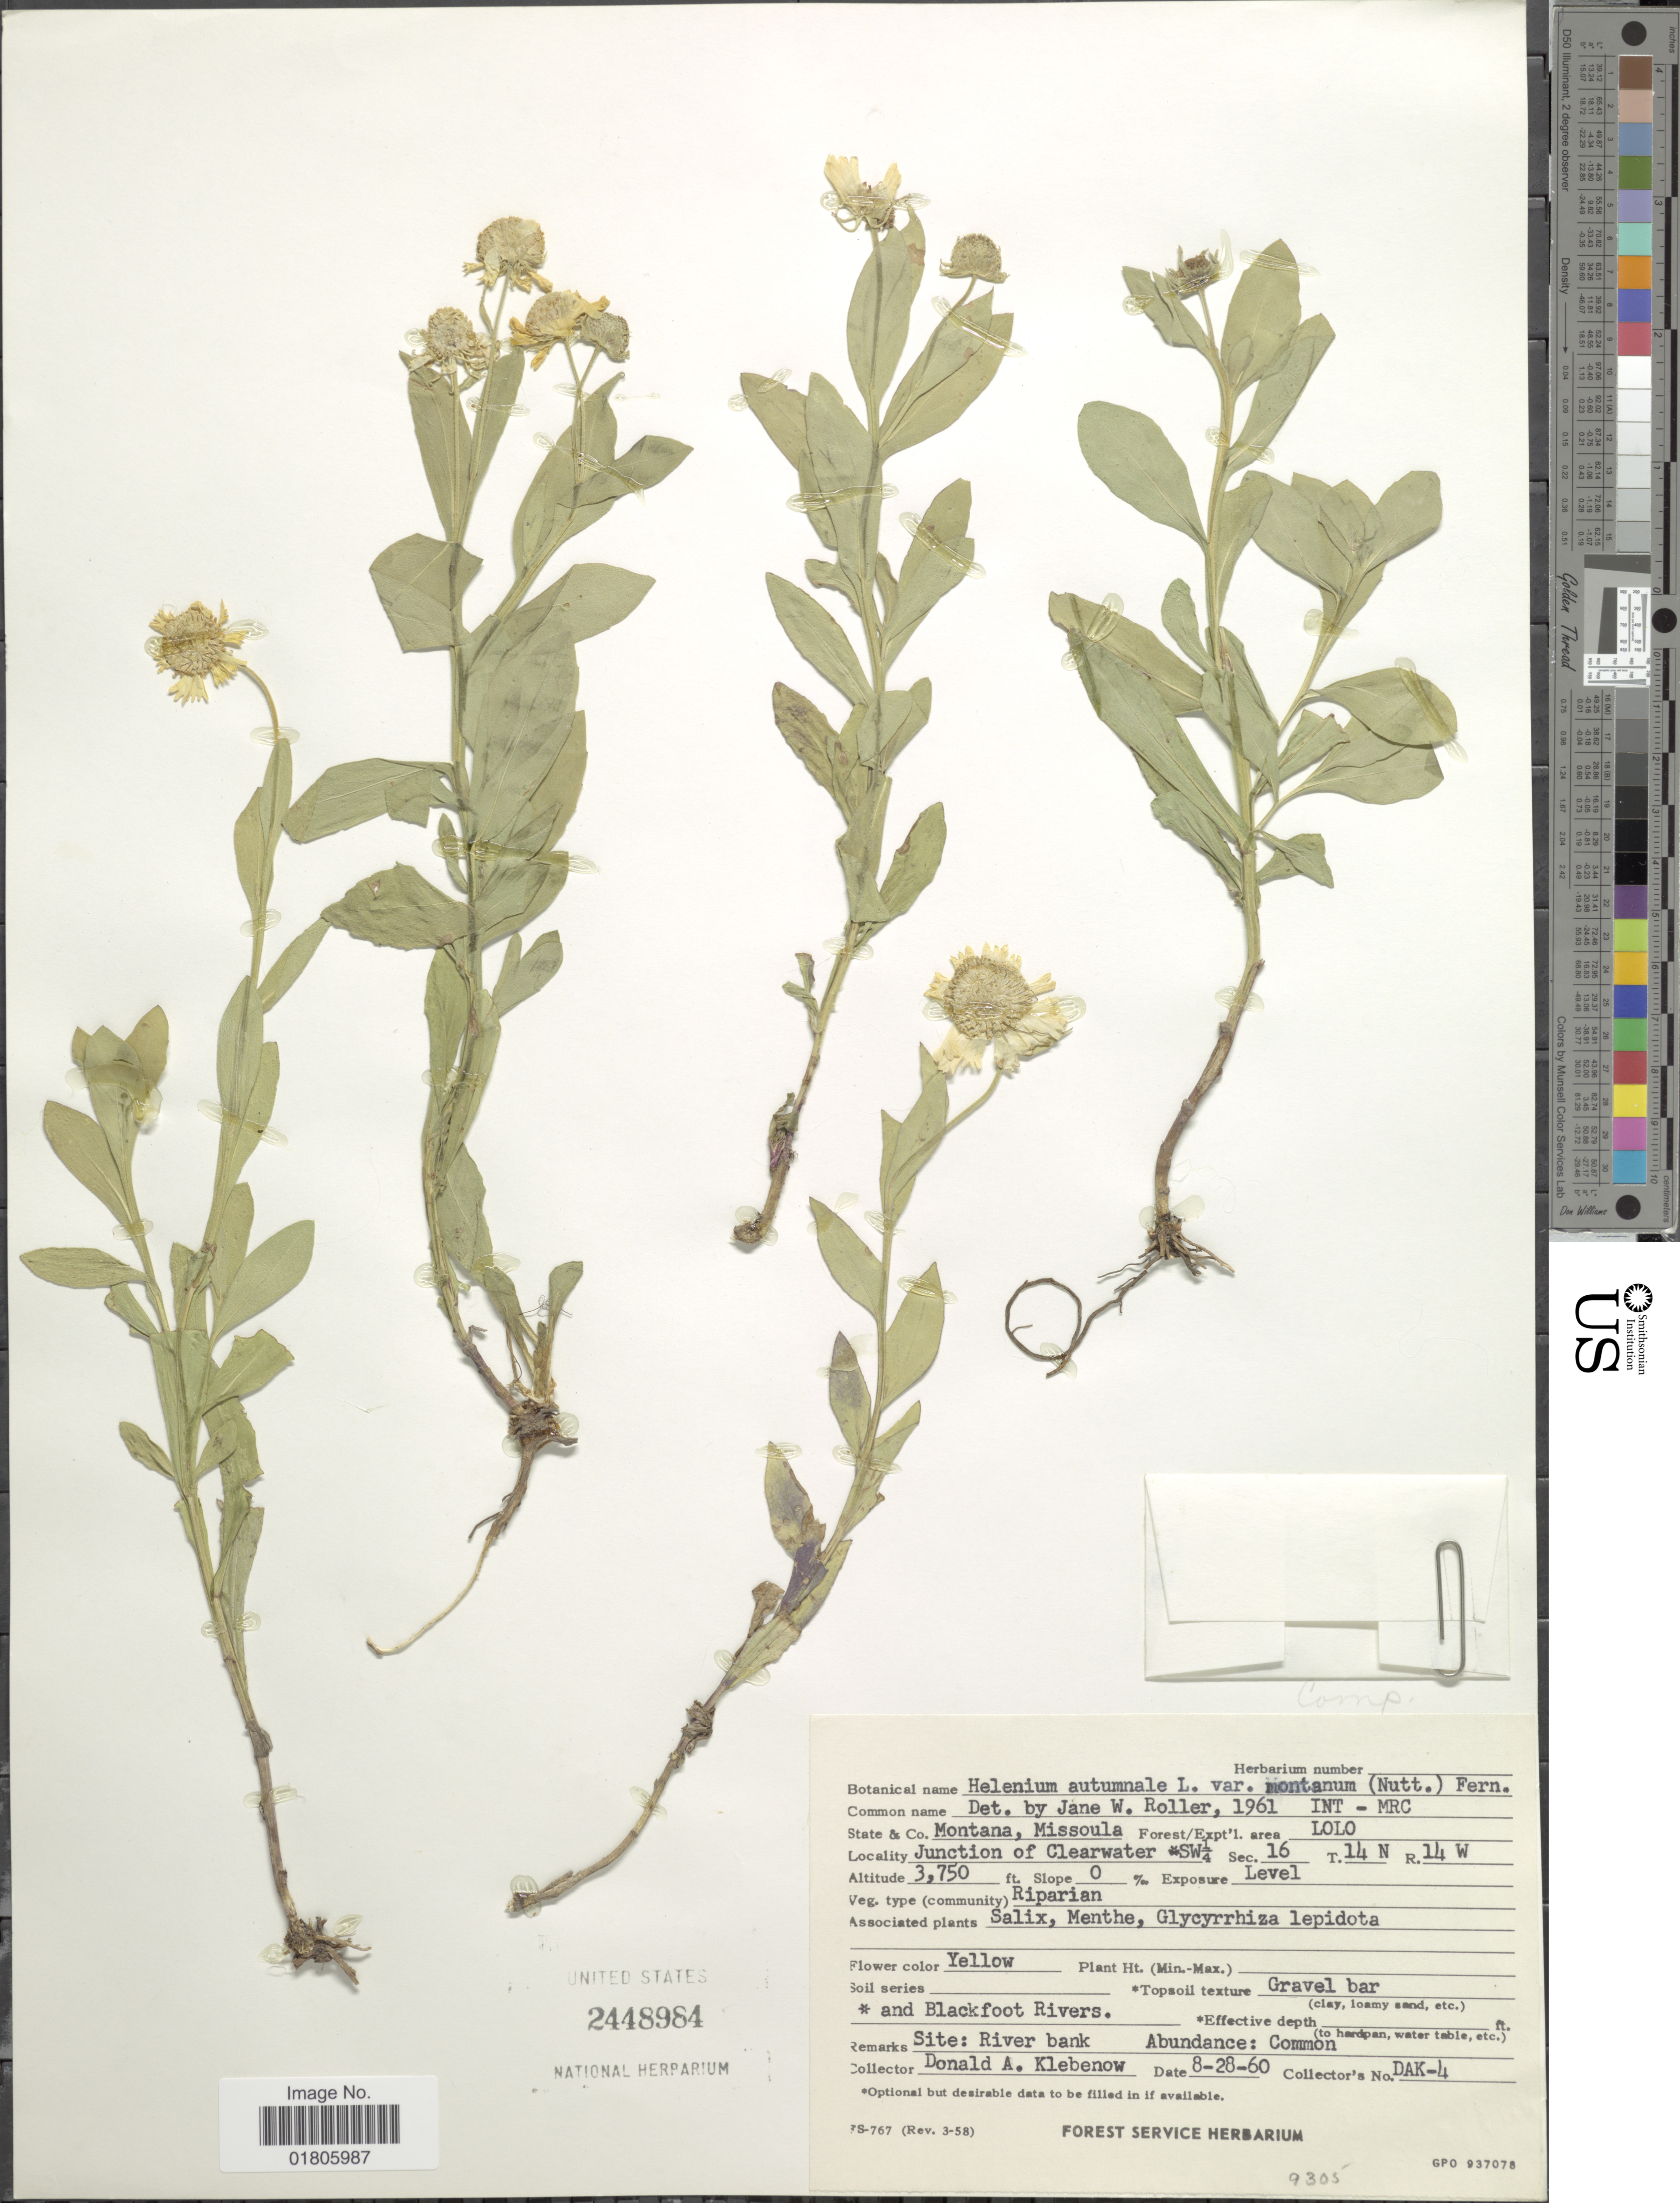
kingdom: Plantae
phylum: Tracheophyta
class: Magnoliopsida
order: Asterales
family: Asteraceae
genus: Helenium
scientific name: Helenium autumnale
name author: L.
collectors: D. Klebenow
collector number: DAK-4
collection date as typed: Transcribed d/m/y: 28/8/60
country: United States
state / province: Montana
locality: Missoula. Junction of Clearwater SW 1/4 Sec. 16 T 14 N R14 W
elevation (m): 1143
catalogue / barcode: US 2448984